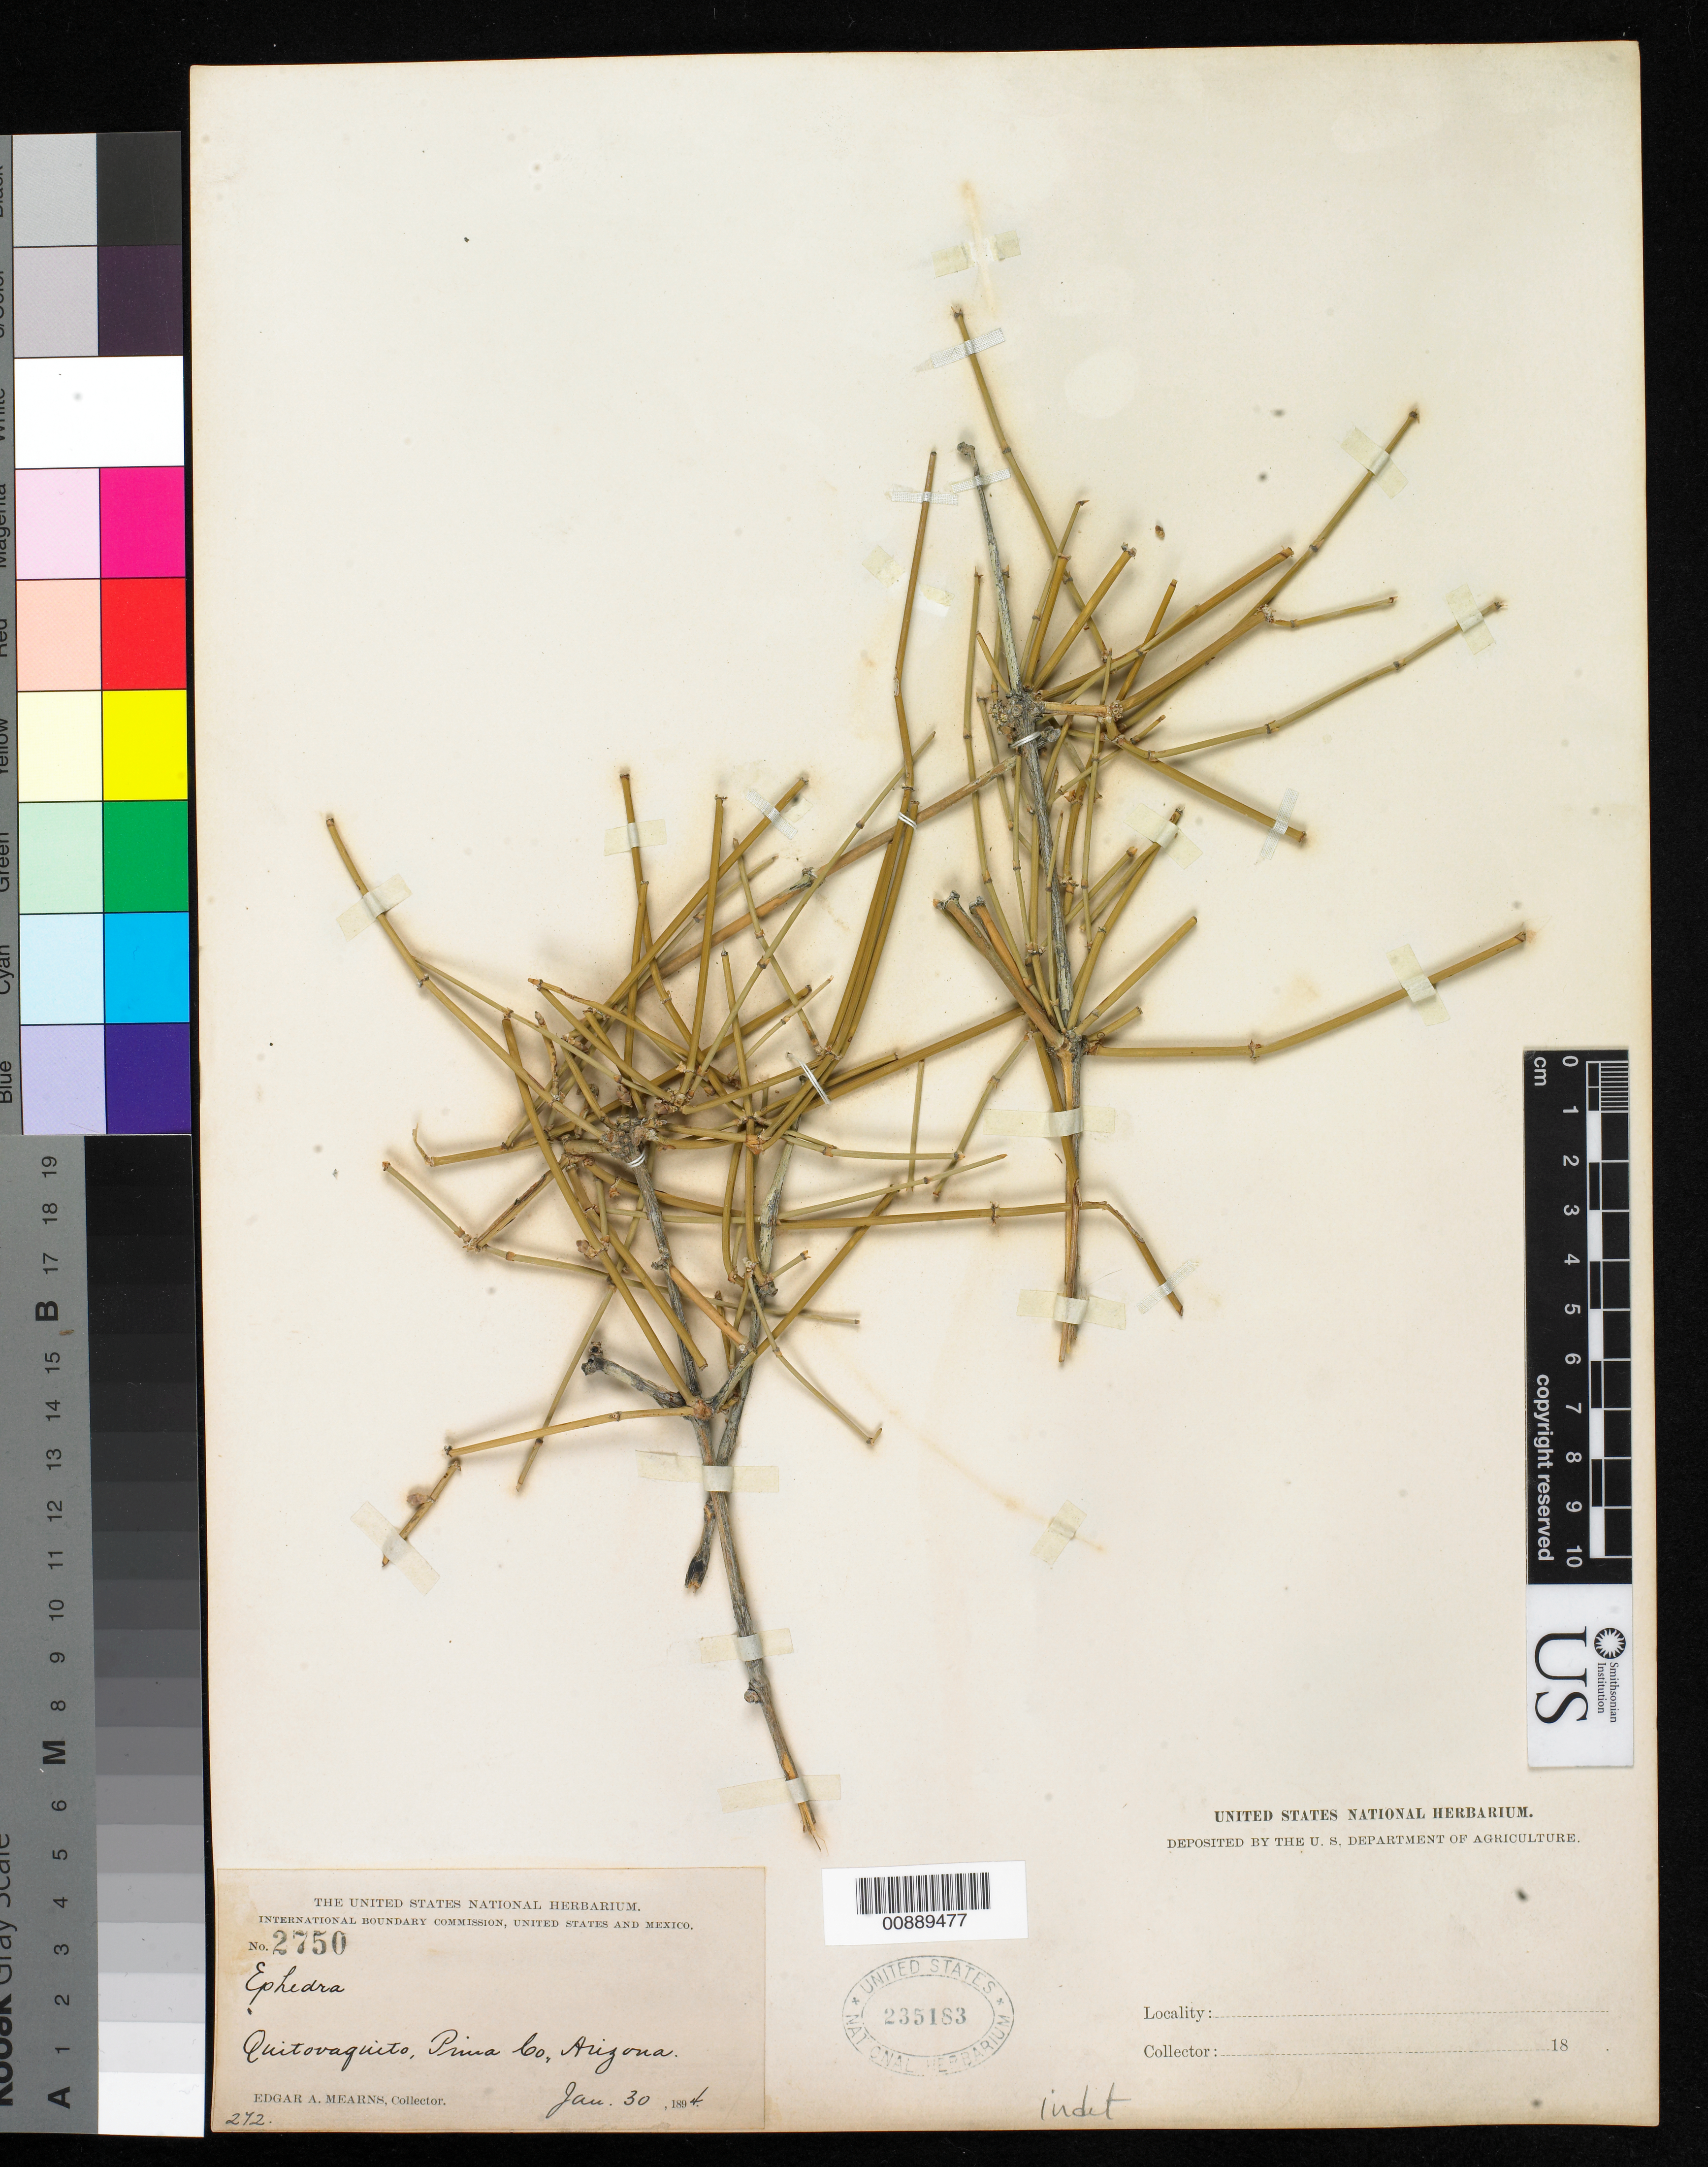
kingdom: Plantae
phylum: Tracheophyta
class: Gnetopsida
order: Ephedrales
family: Ephedraceae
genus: Ephedra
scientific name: Ephedra sp.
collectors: E. A. Mearns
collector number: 2750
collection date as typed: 30 Jan 1894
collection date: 1894-01-30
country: United States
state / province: Arizona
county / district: Pima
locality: Quitovaquito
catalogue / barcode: US 235183